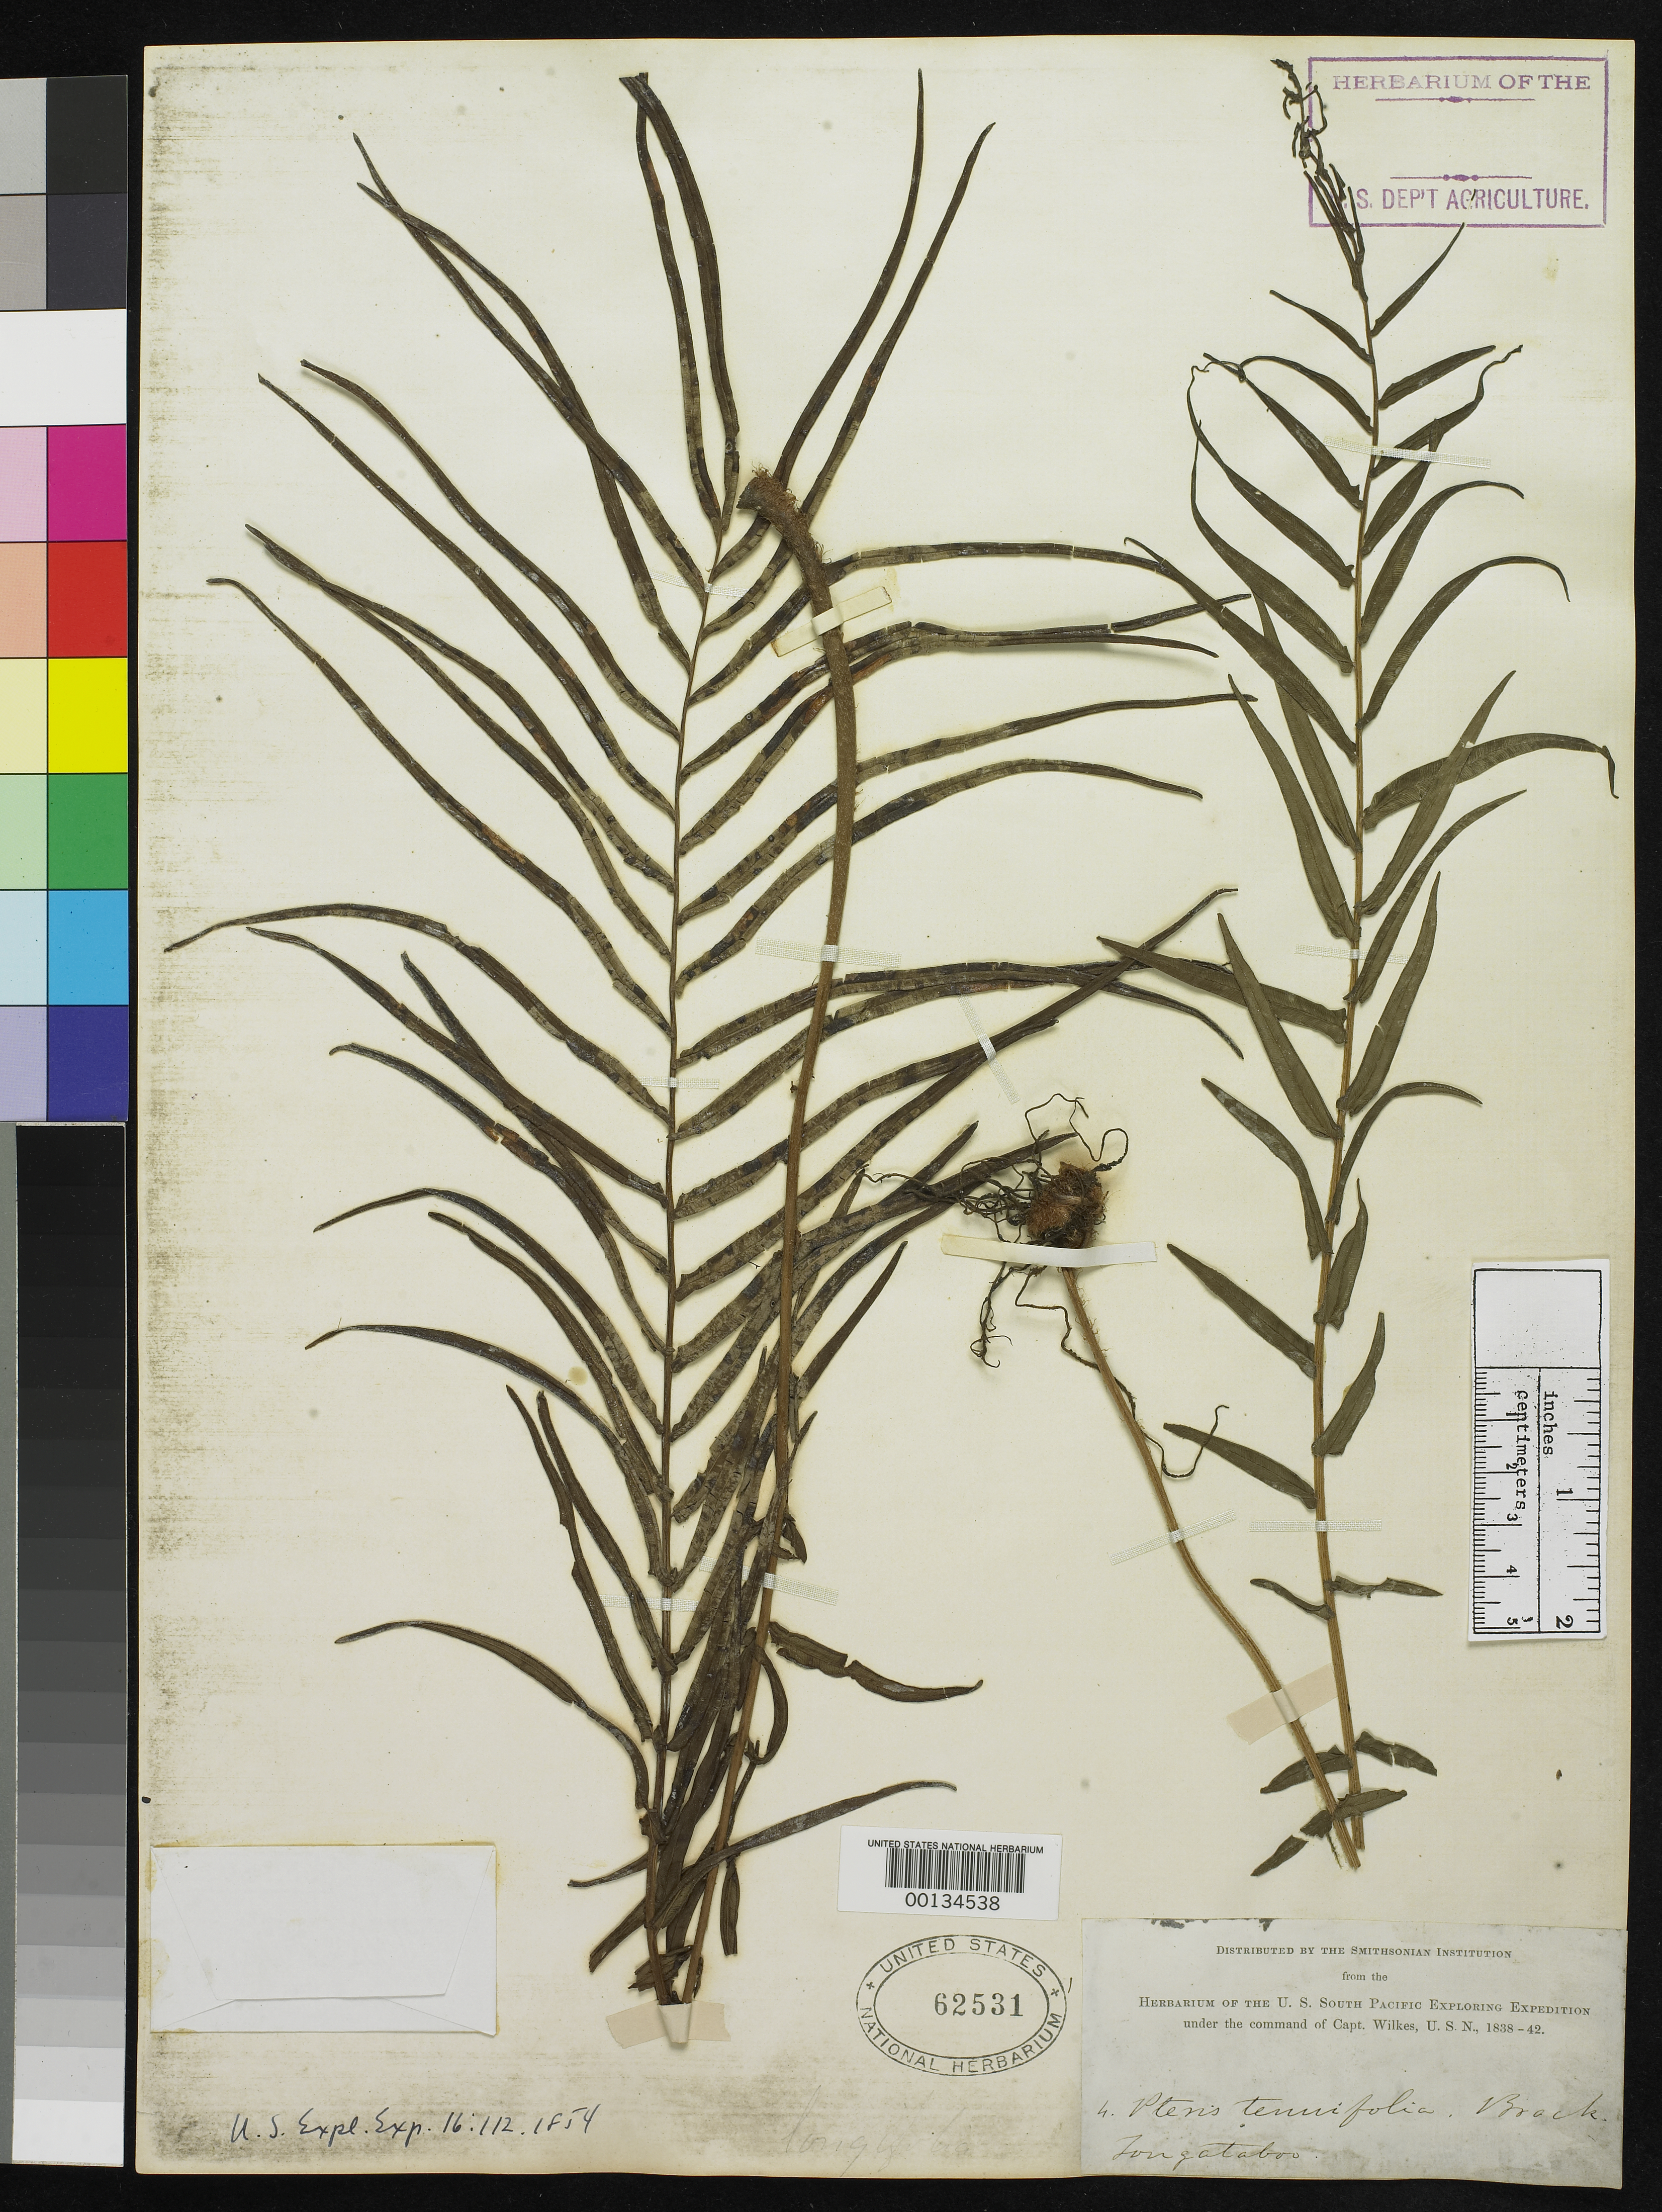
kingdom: Plantae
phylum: Tracheophyta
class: Polypodiopsida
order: Polypodiales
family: Pteridaceae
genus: Pteris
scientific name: Pteris tenuifolia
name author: Brack. in Wilkes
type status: Holotype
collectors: Wilkes Explor. Exped.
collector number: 4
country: Tonga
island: Tongatapu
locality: Tongataboo.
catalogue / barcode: US 62531